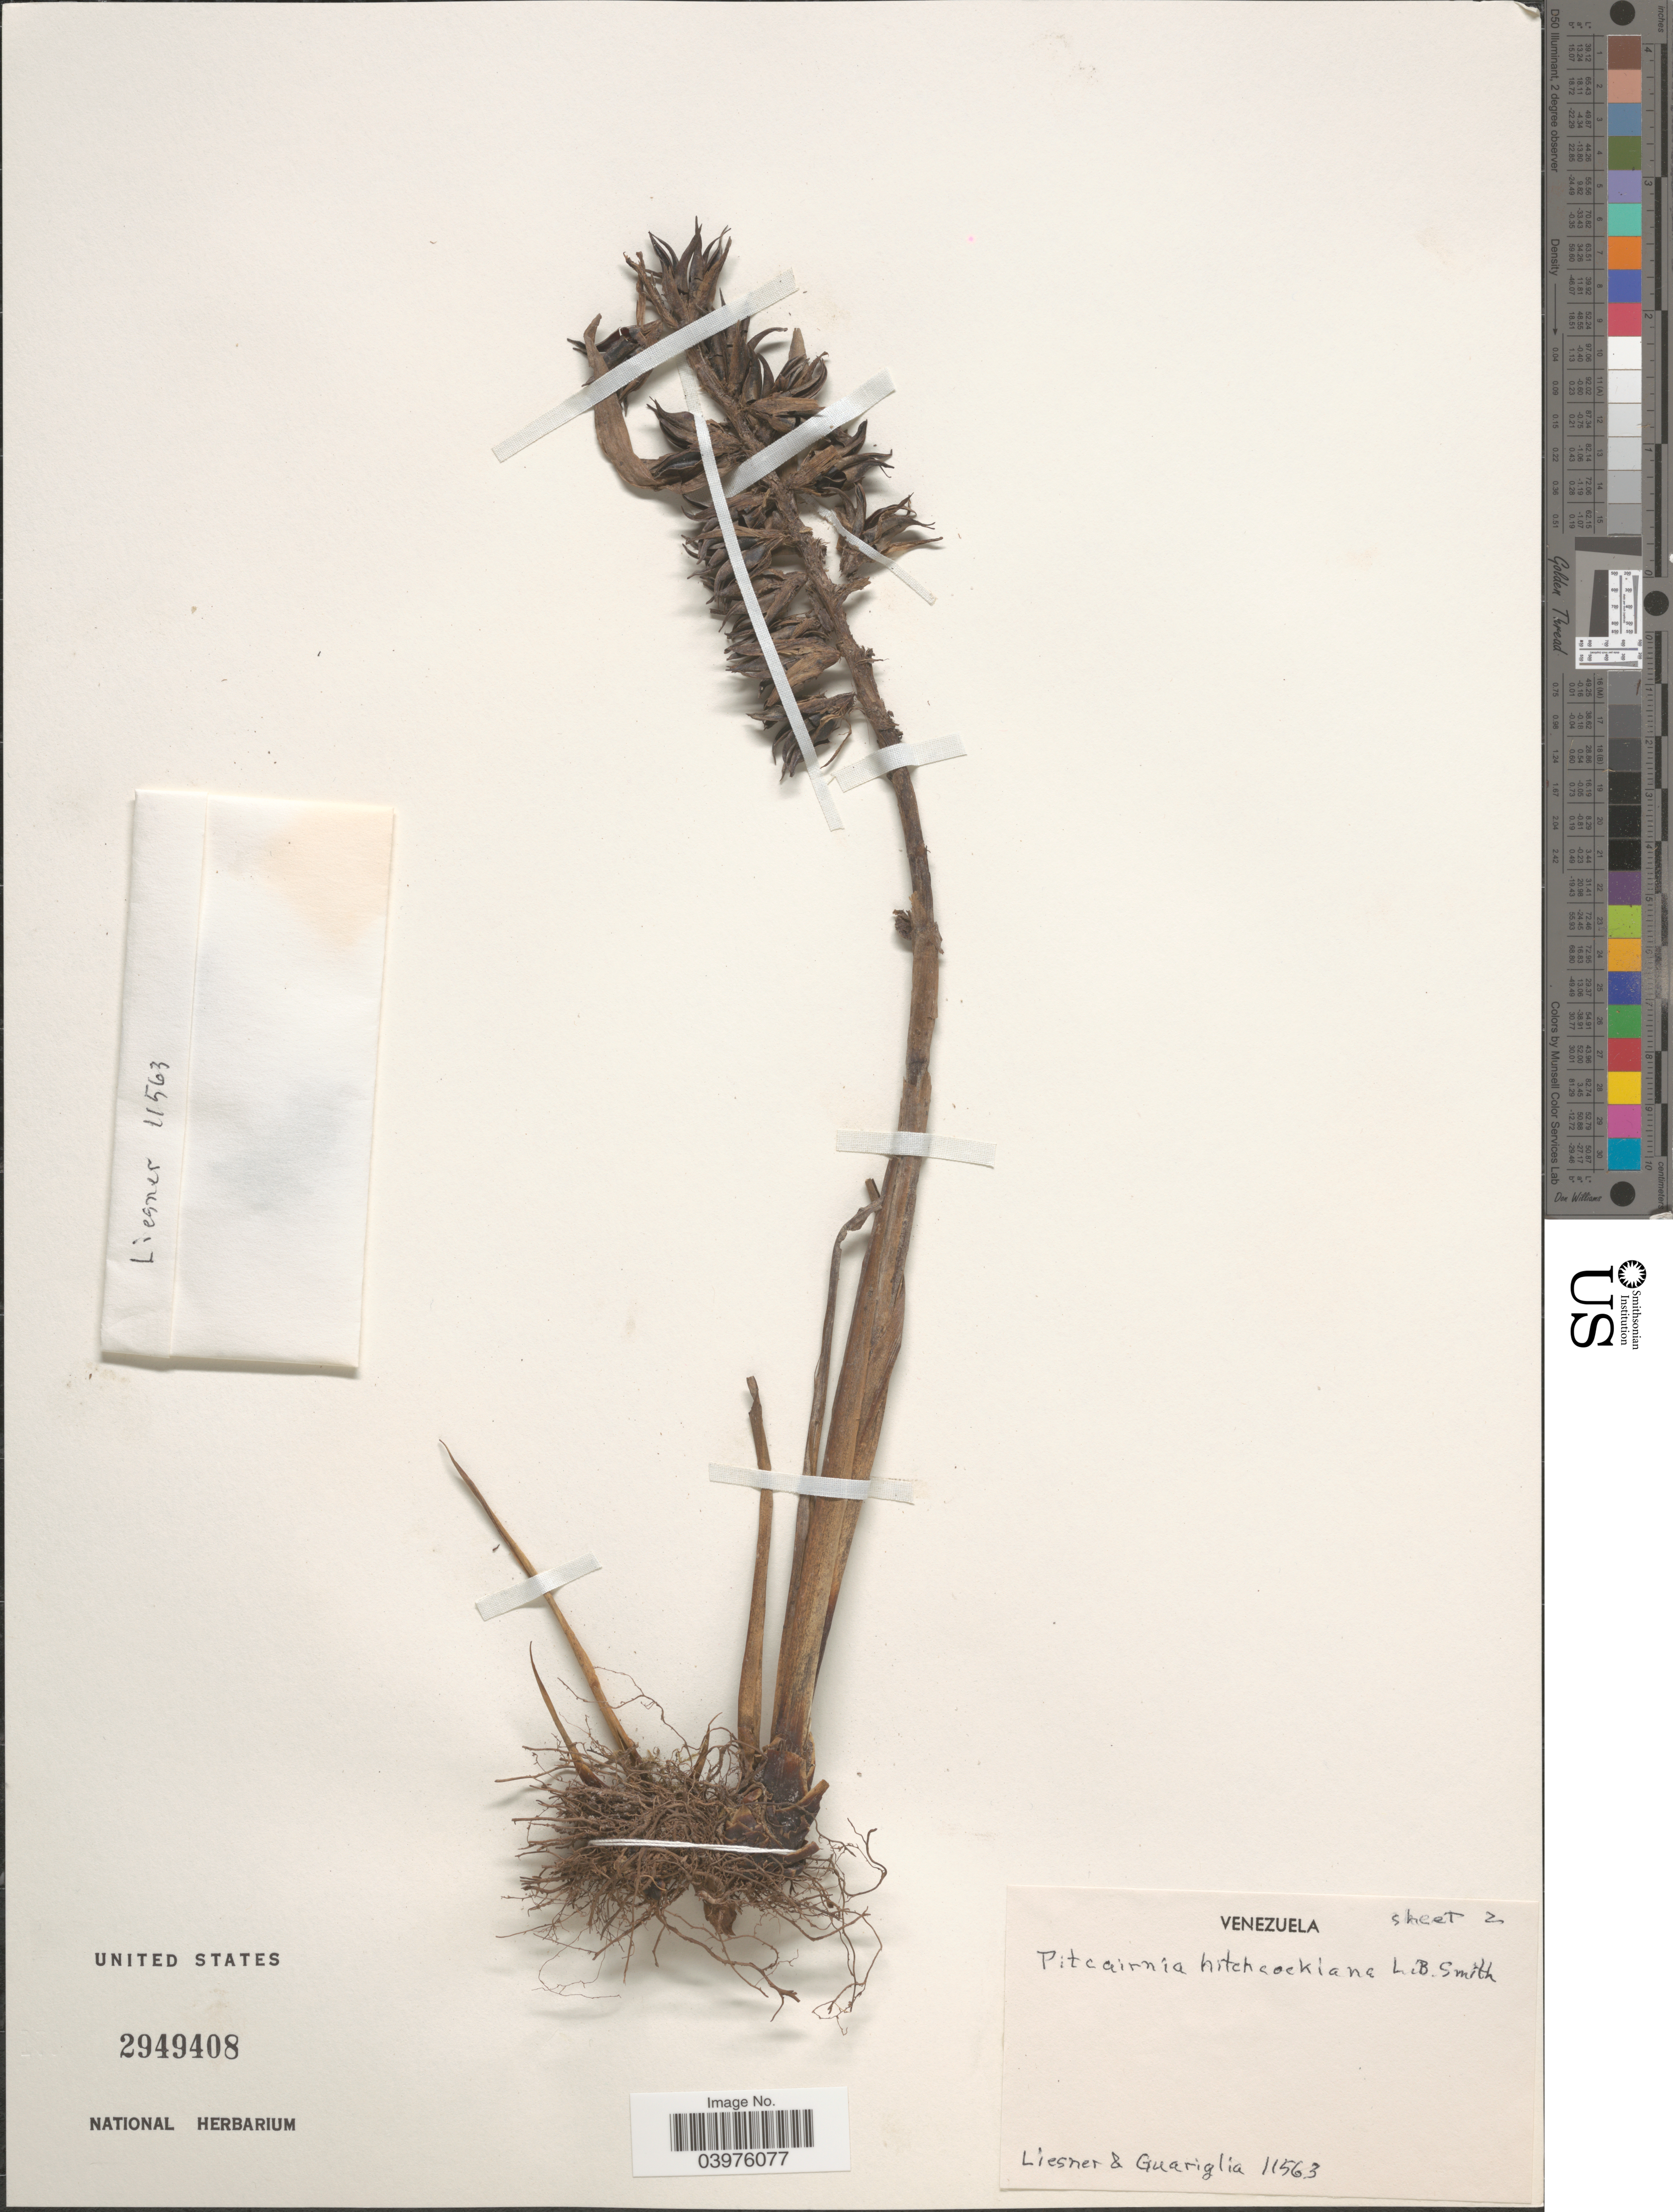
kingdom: Plantae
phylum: Tracheophyta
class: Liliopsida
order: Poales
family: Bromeliaceae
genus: Pitcairnia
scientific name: Pitcairnia hitchcockiana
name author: L.B. Sm.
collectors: -- Liesner & Guariglia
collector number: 11563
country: Venezuela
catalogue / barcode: US 2949408